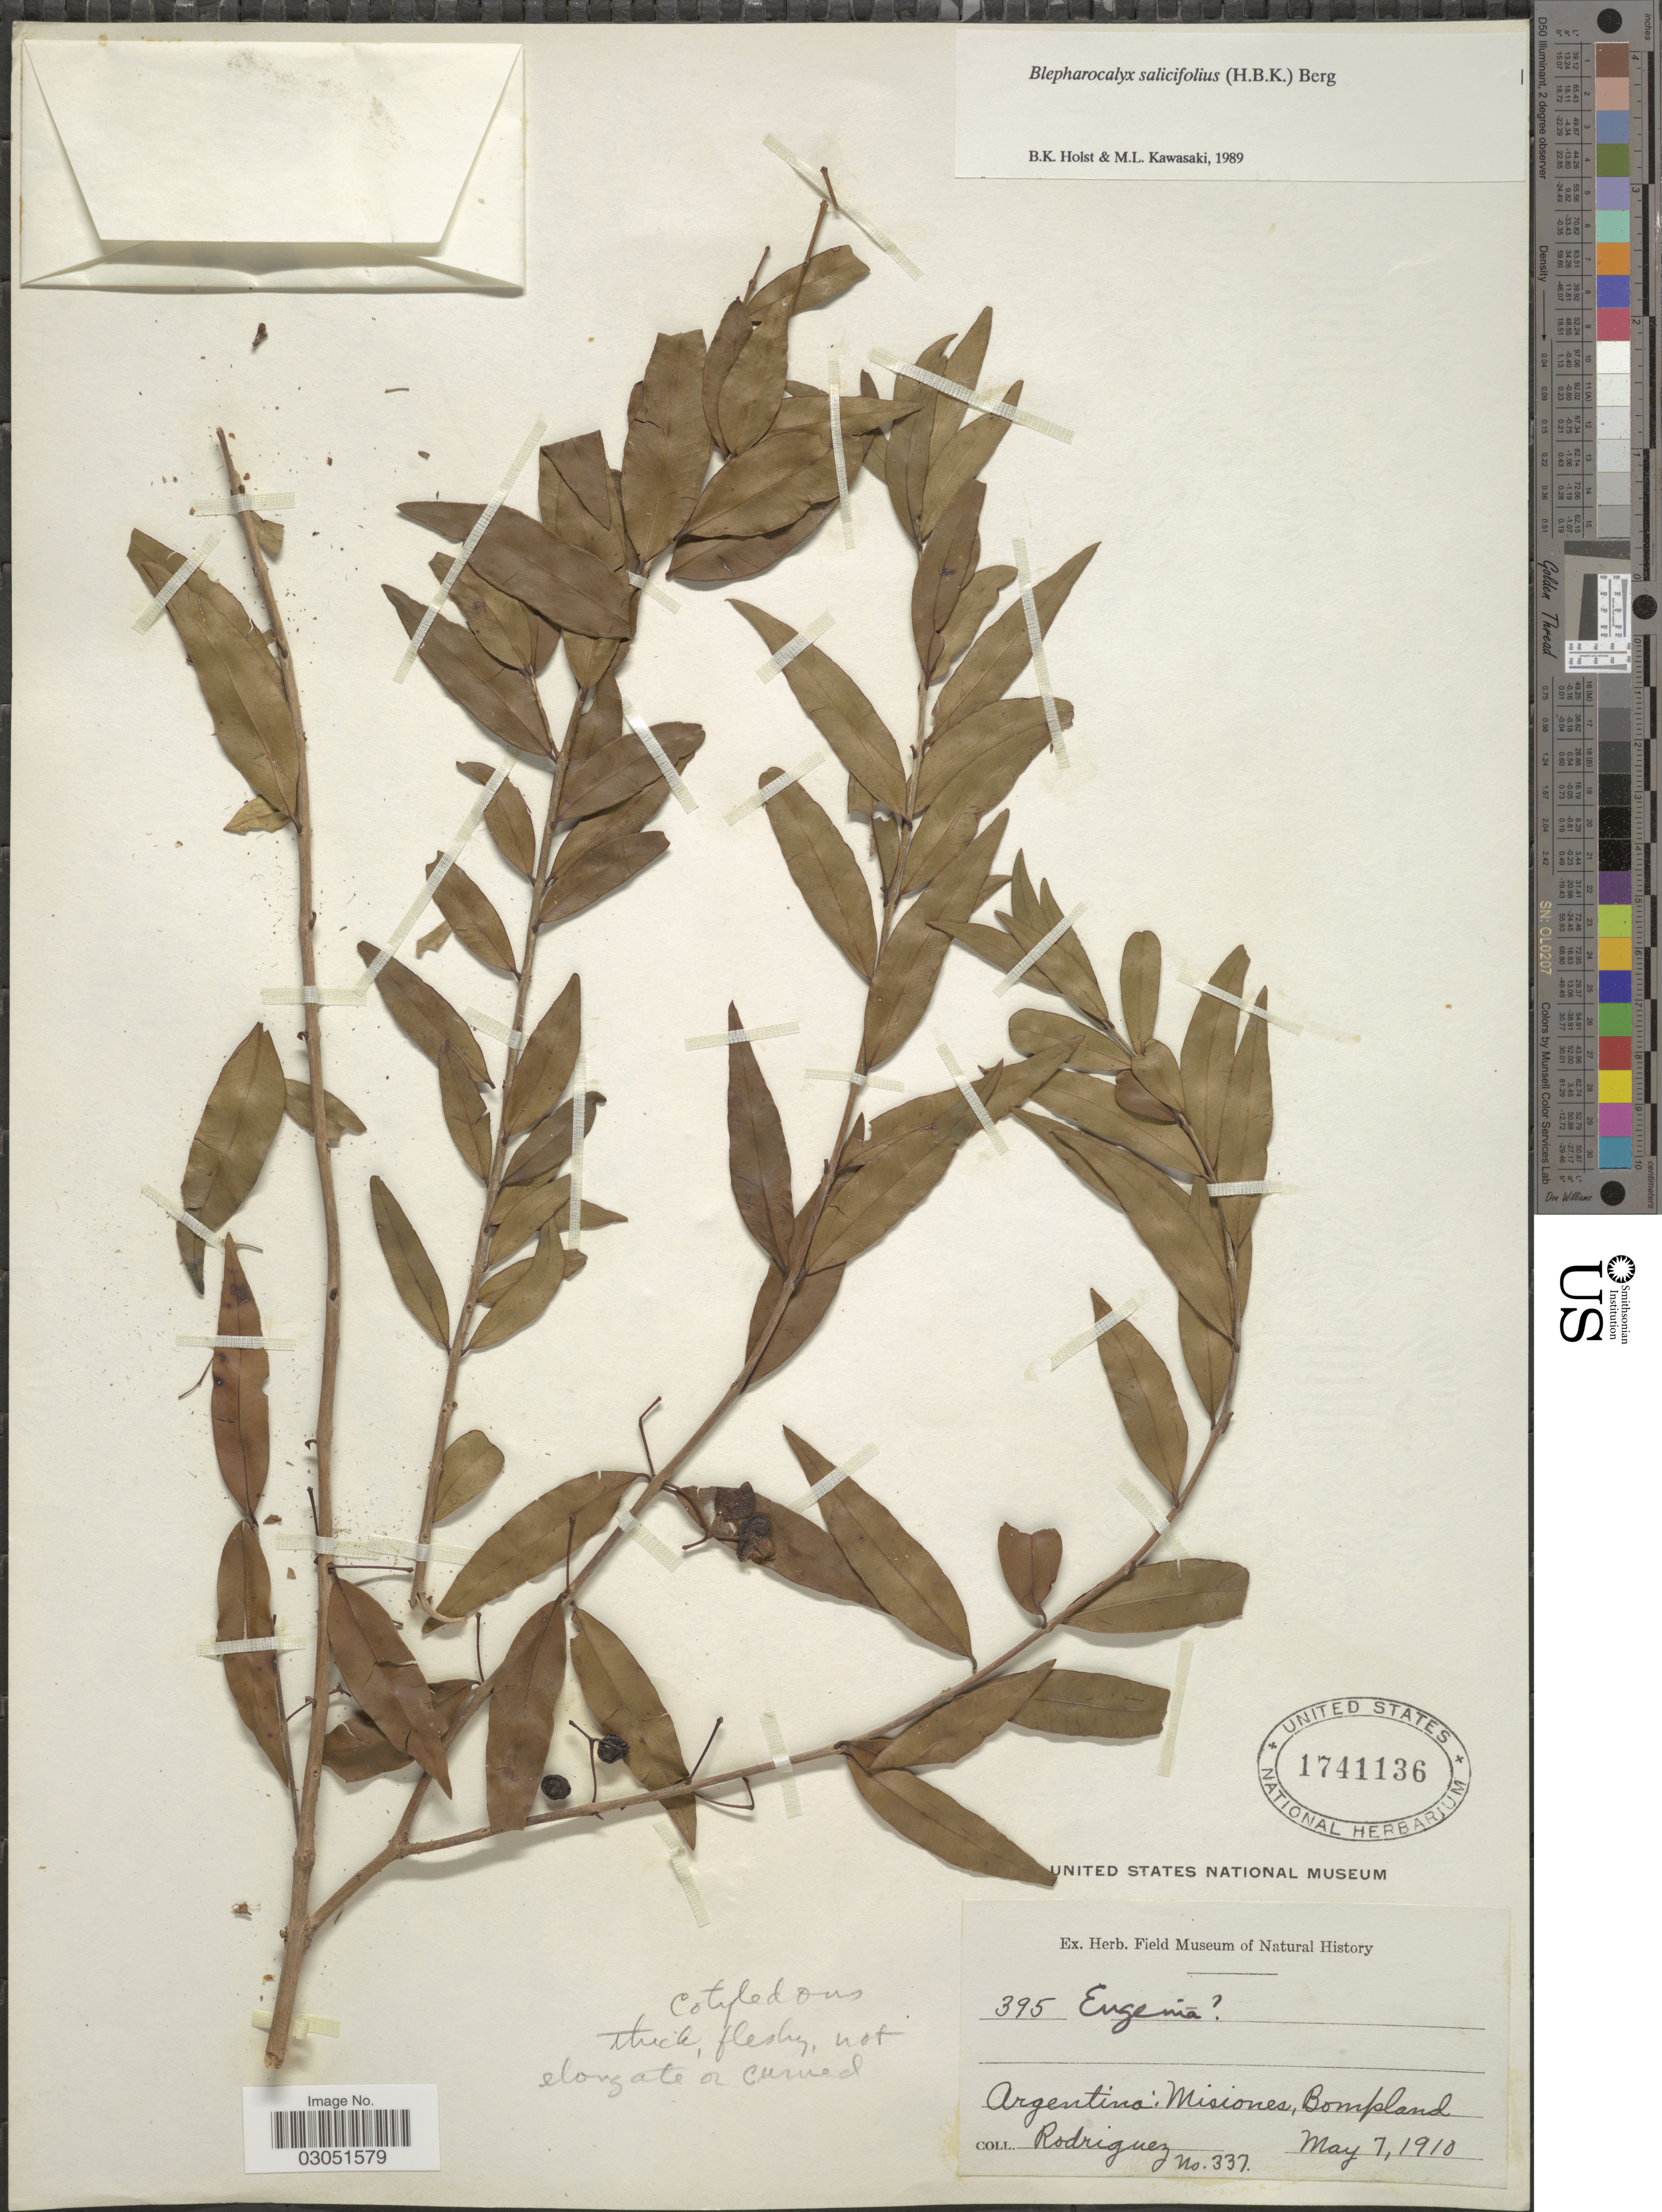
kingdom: Plantae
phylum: Tracheophyta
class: Magnoliopsida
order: Myrtales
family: Myrtaceae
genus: Blepharocalyx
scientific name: Blepharocalyx salicifolius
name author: (Kunth) O. Berg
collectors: Rodriguez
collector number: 337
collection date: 1910-05-07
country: Argentina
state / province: Misiones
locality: Bompland.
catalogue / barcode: US 1741136